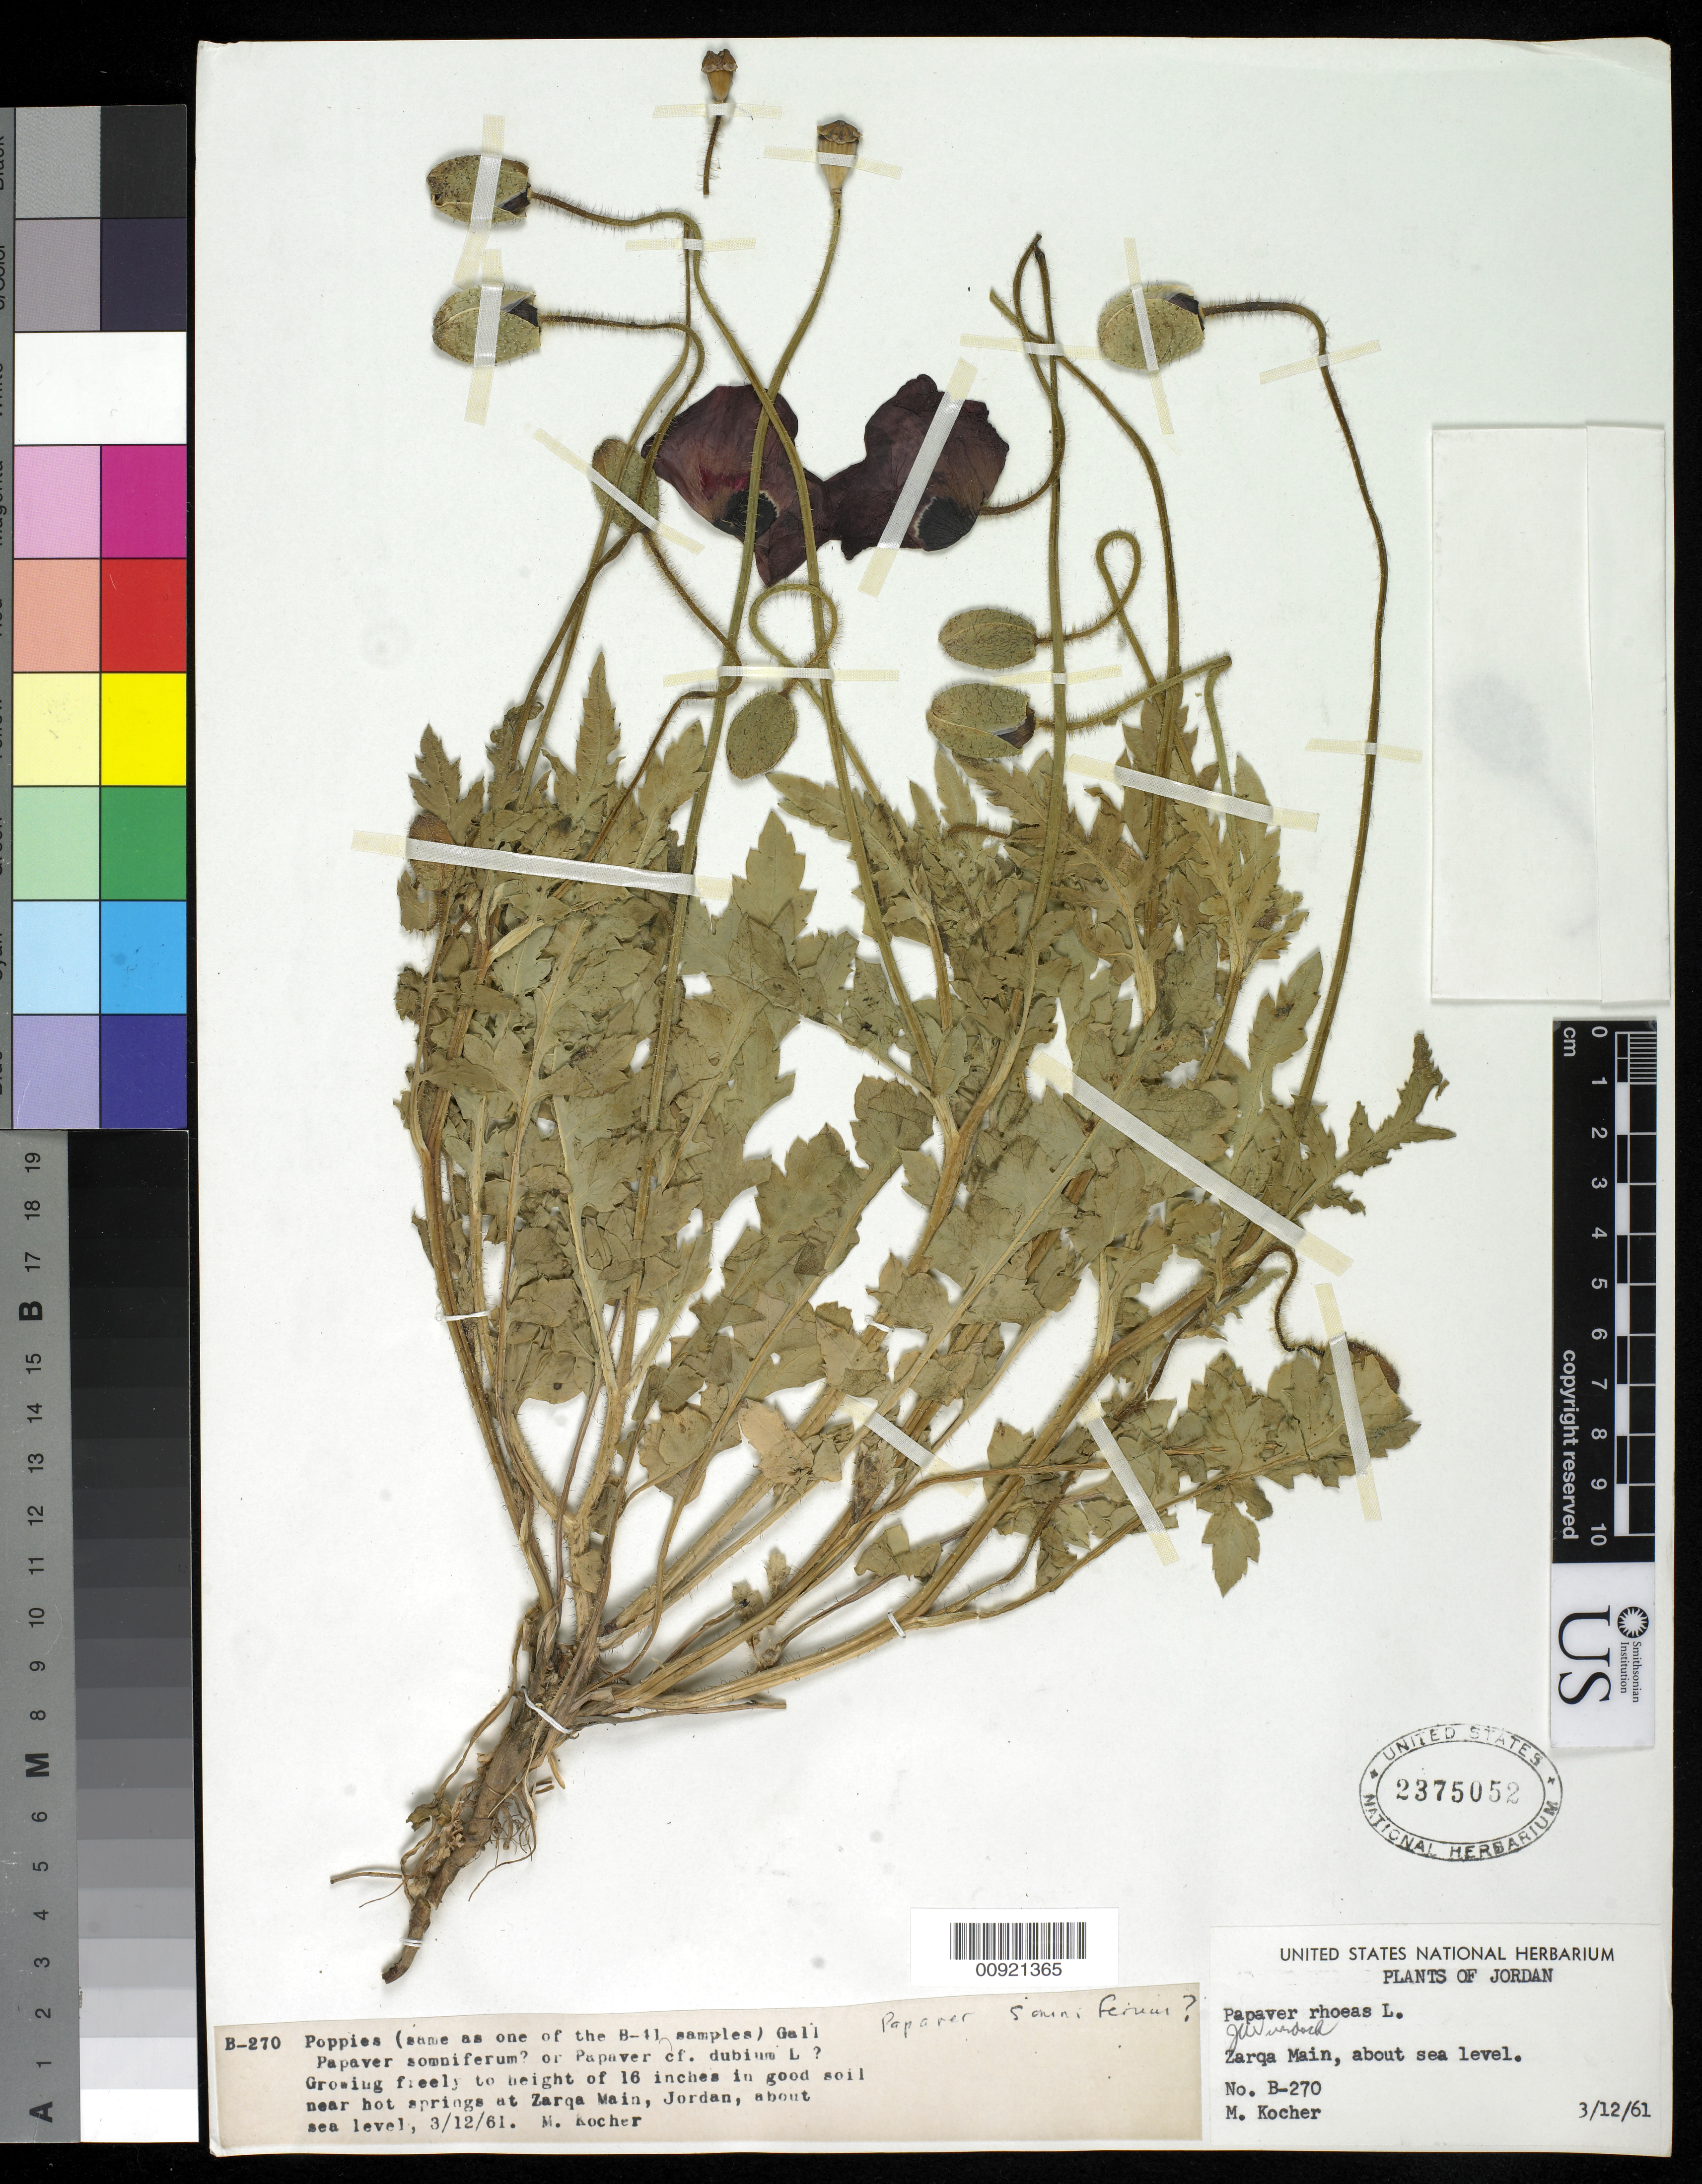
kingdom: Plantae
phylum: Tracheophyta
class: Magnoliopsida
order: Ranunculales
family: Papaveraceae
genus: Papaver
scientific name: Papaver rhoeas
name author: L.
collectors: M. Kocher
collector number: B 270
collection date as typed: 12 Mar 1961 or 03 Dec 1961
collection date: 1961-03-12 or 1961-12-03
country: Jordan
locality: Zarqa Main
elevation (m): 0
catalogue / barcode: US 2375052